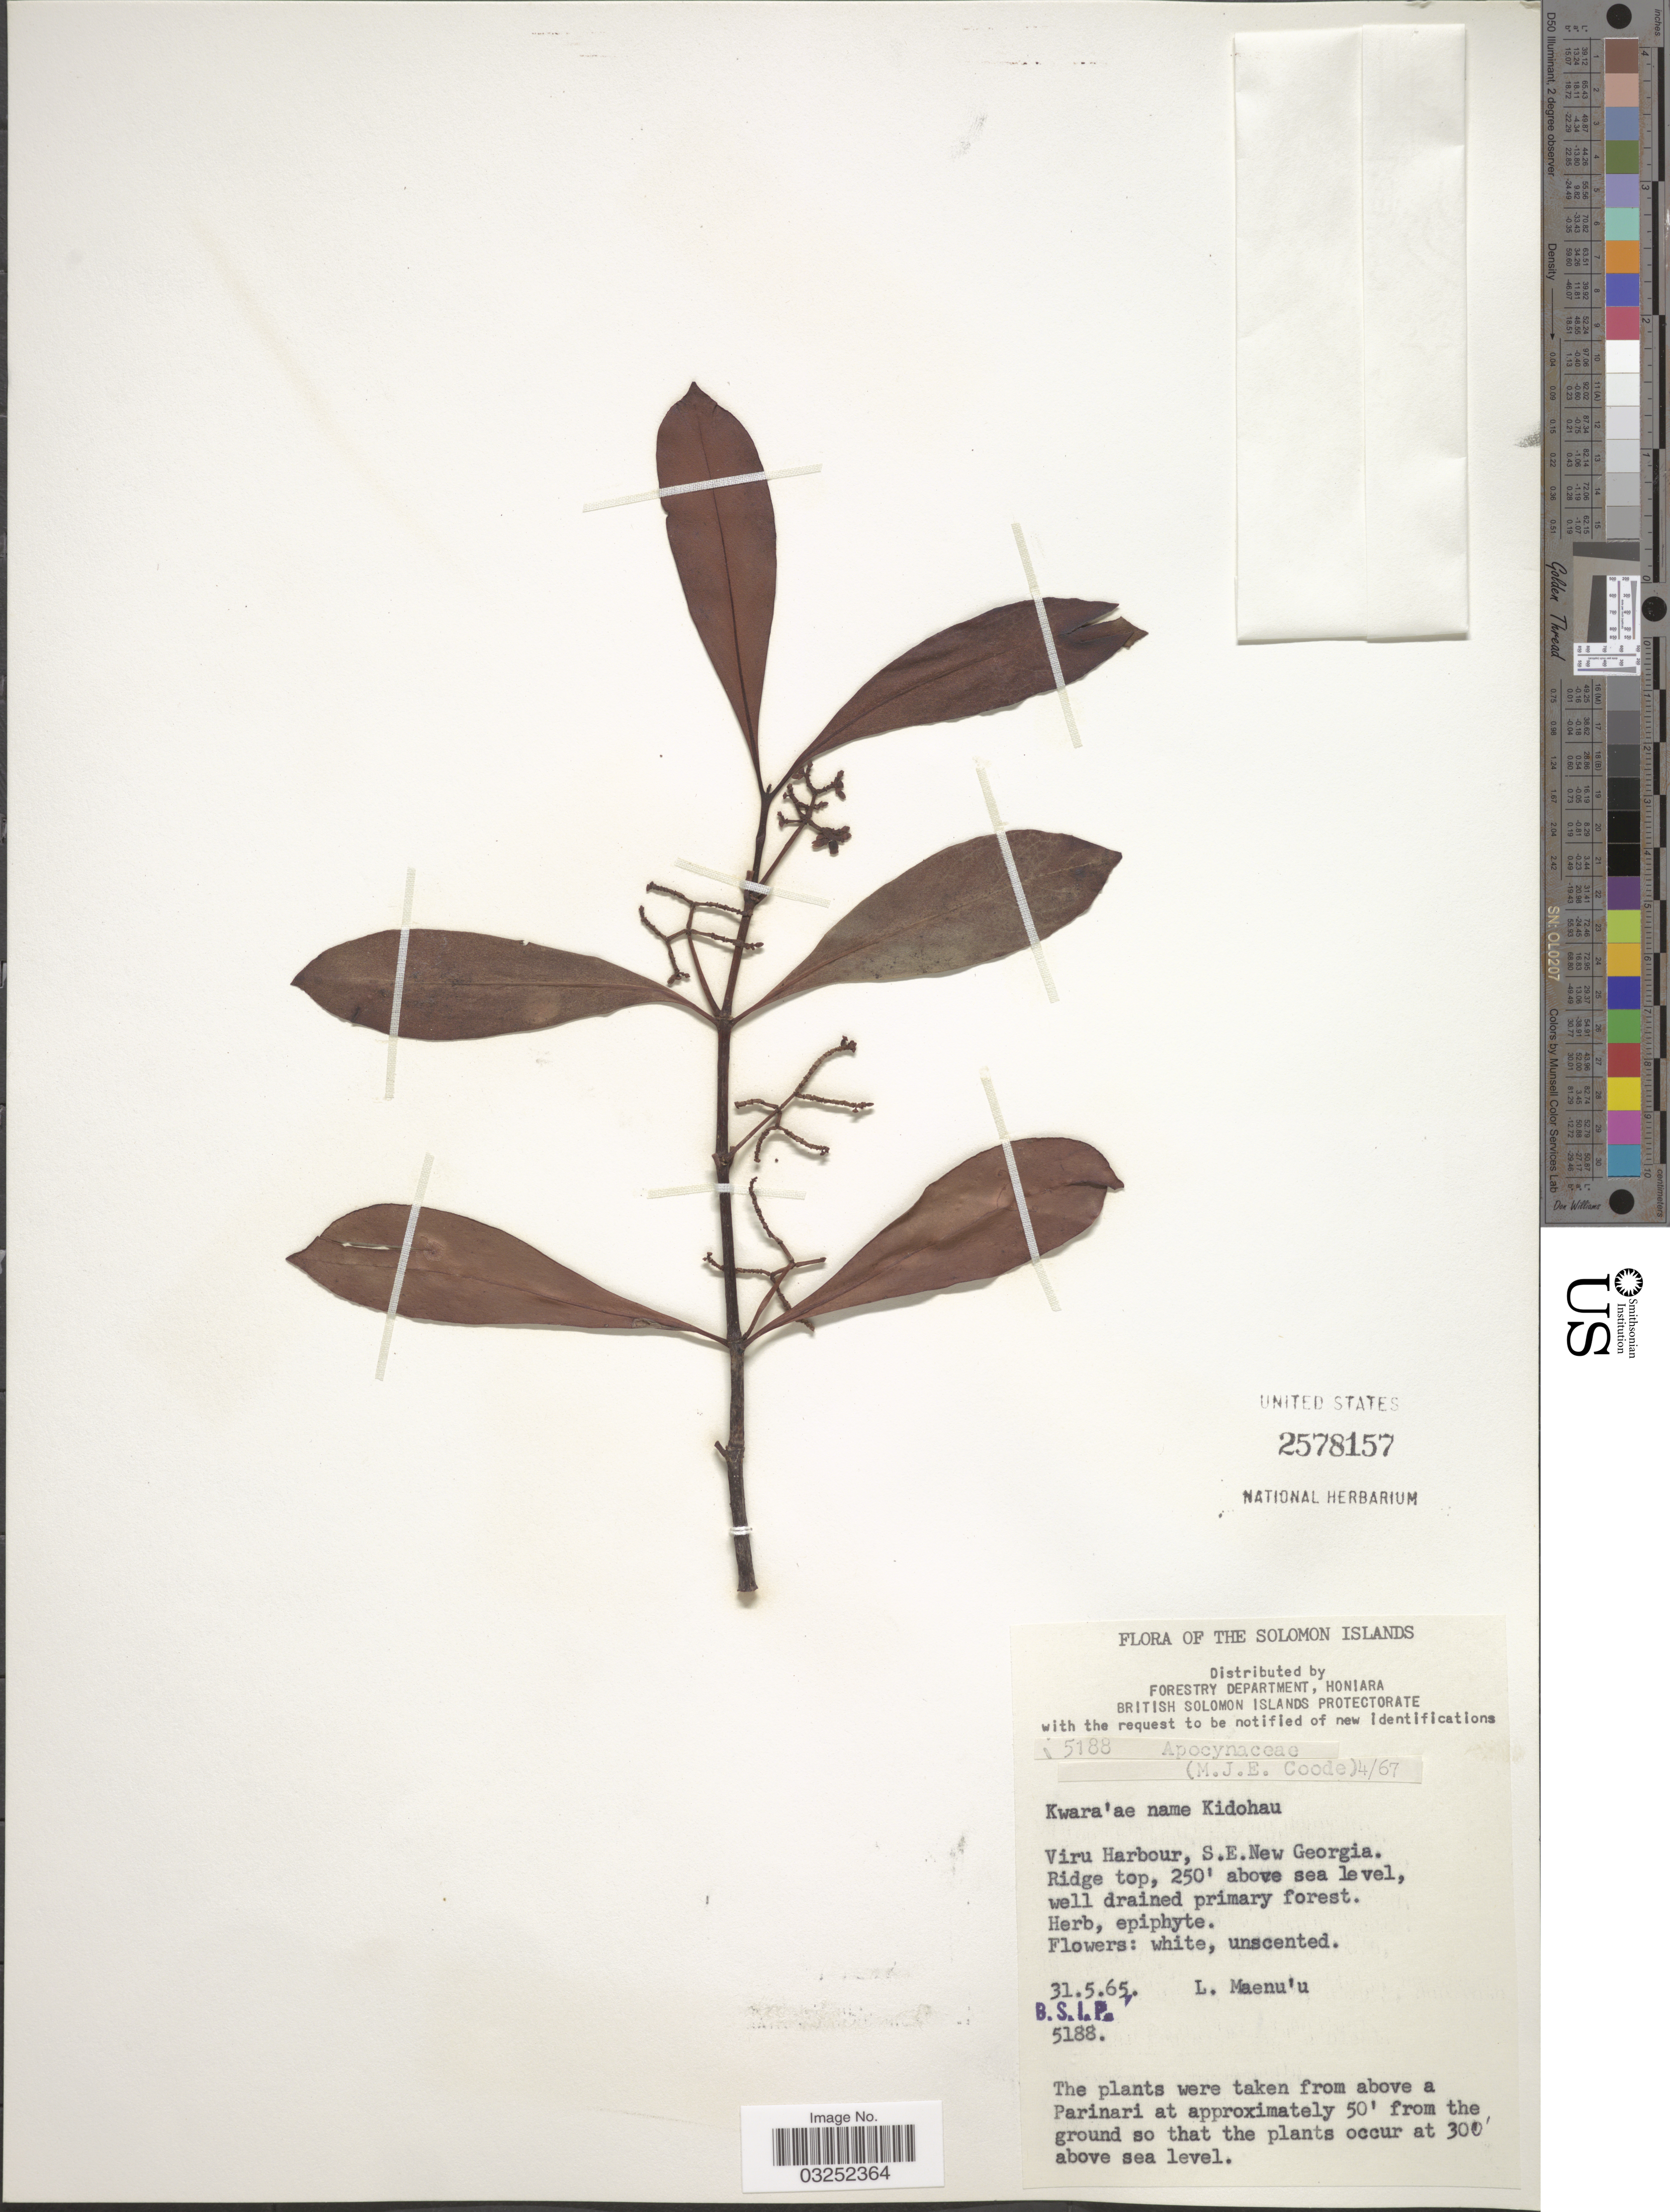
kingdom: Plantae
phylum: Tracheophyta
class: Magnoliopsida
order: Gentianales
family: Apocynaceae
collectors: L. Maenu'u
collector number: BSIP5188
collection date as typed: Transcribed d/m/y: 31/5/65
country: Solomon Islands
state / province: Solomon Islands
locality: Viru Harbour, S.E. New Georgia.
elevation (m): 76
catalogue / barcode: US 2578157